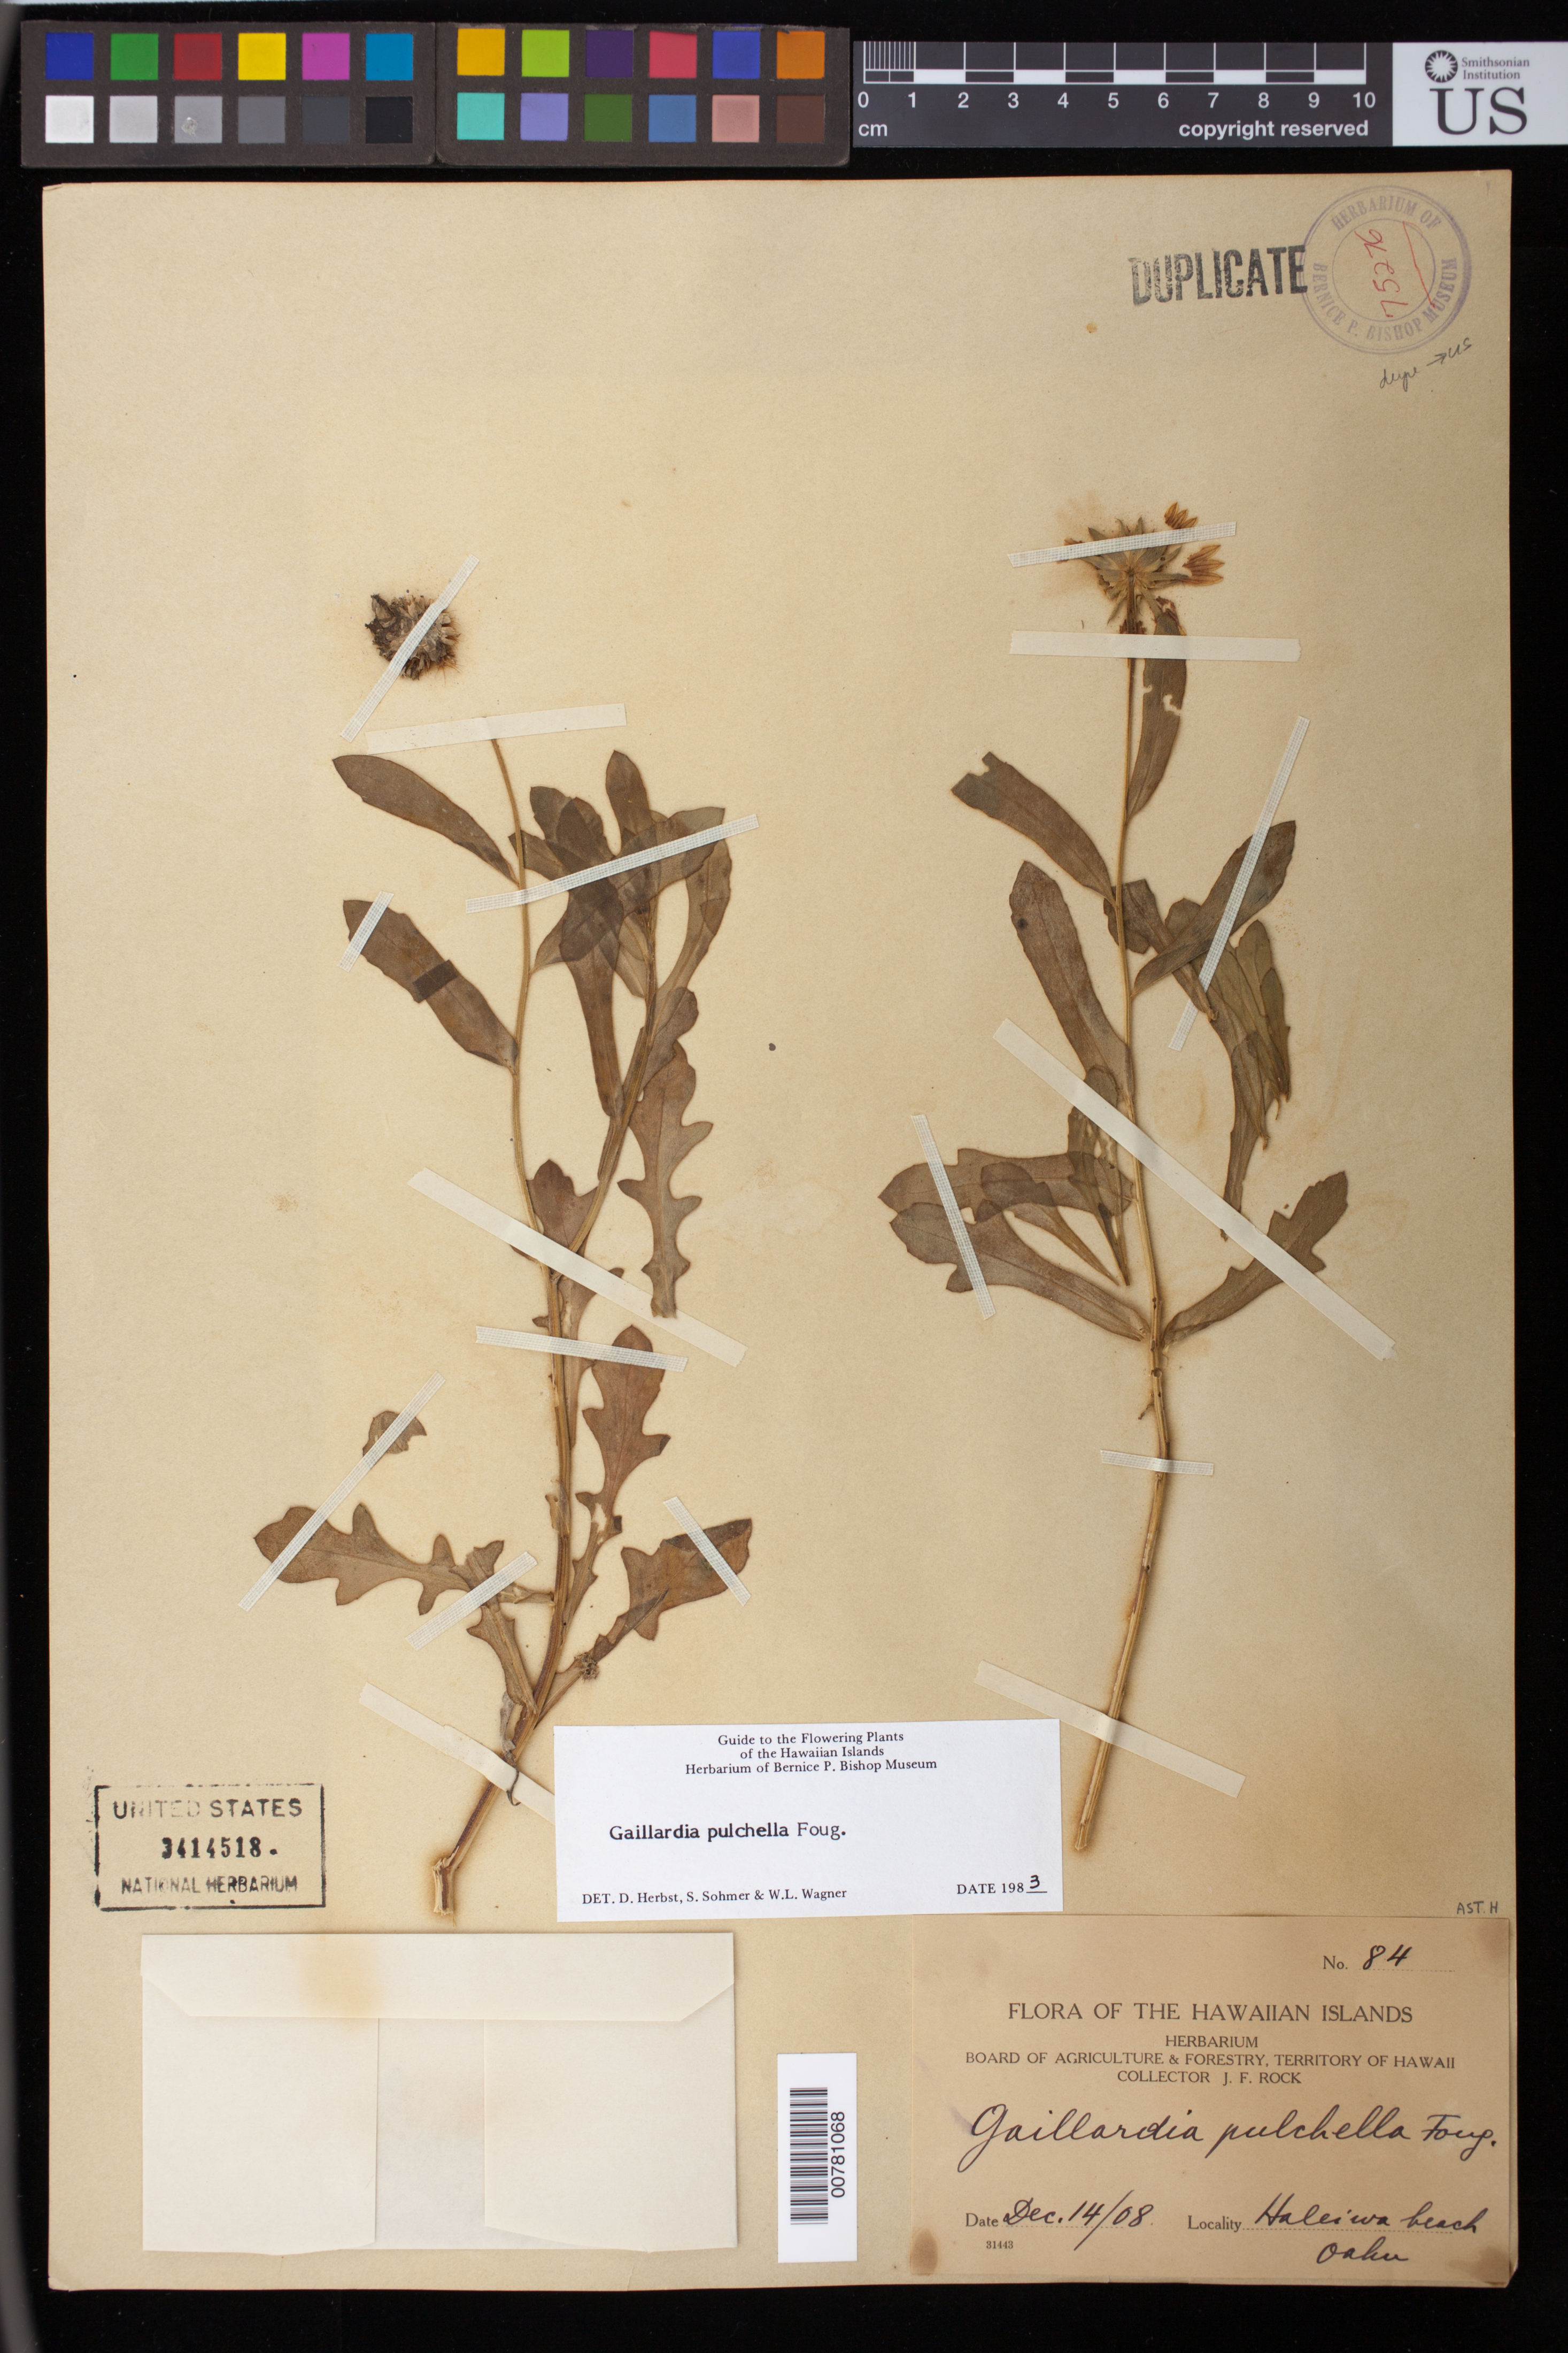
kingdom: Plantae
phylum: Tracheophyta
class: Magnoliopsida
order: Asterales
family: Asteraceae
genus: Gaillardia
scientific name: Gaillardia pulchella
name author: Foug.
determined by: Herbst, D. R.; Sohmer, S. H.; Wagner, W. L.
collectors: J. F. Rock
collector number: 84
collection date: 1908-12-14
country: United States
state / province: Hawaii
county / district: Honolulu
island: Oahu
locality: Hale'iwa Beach, Oahu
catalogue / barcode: US 3414518